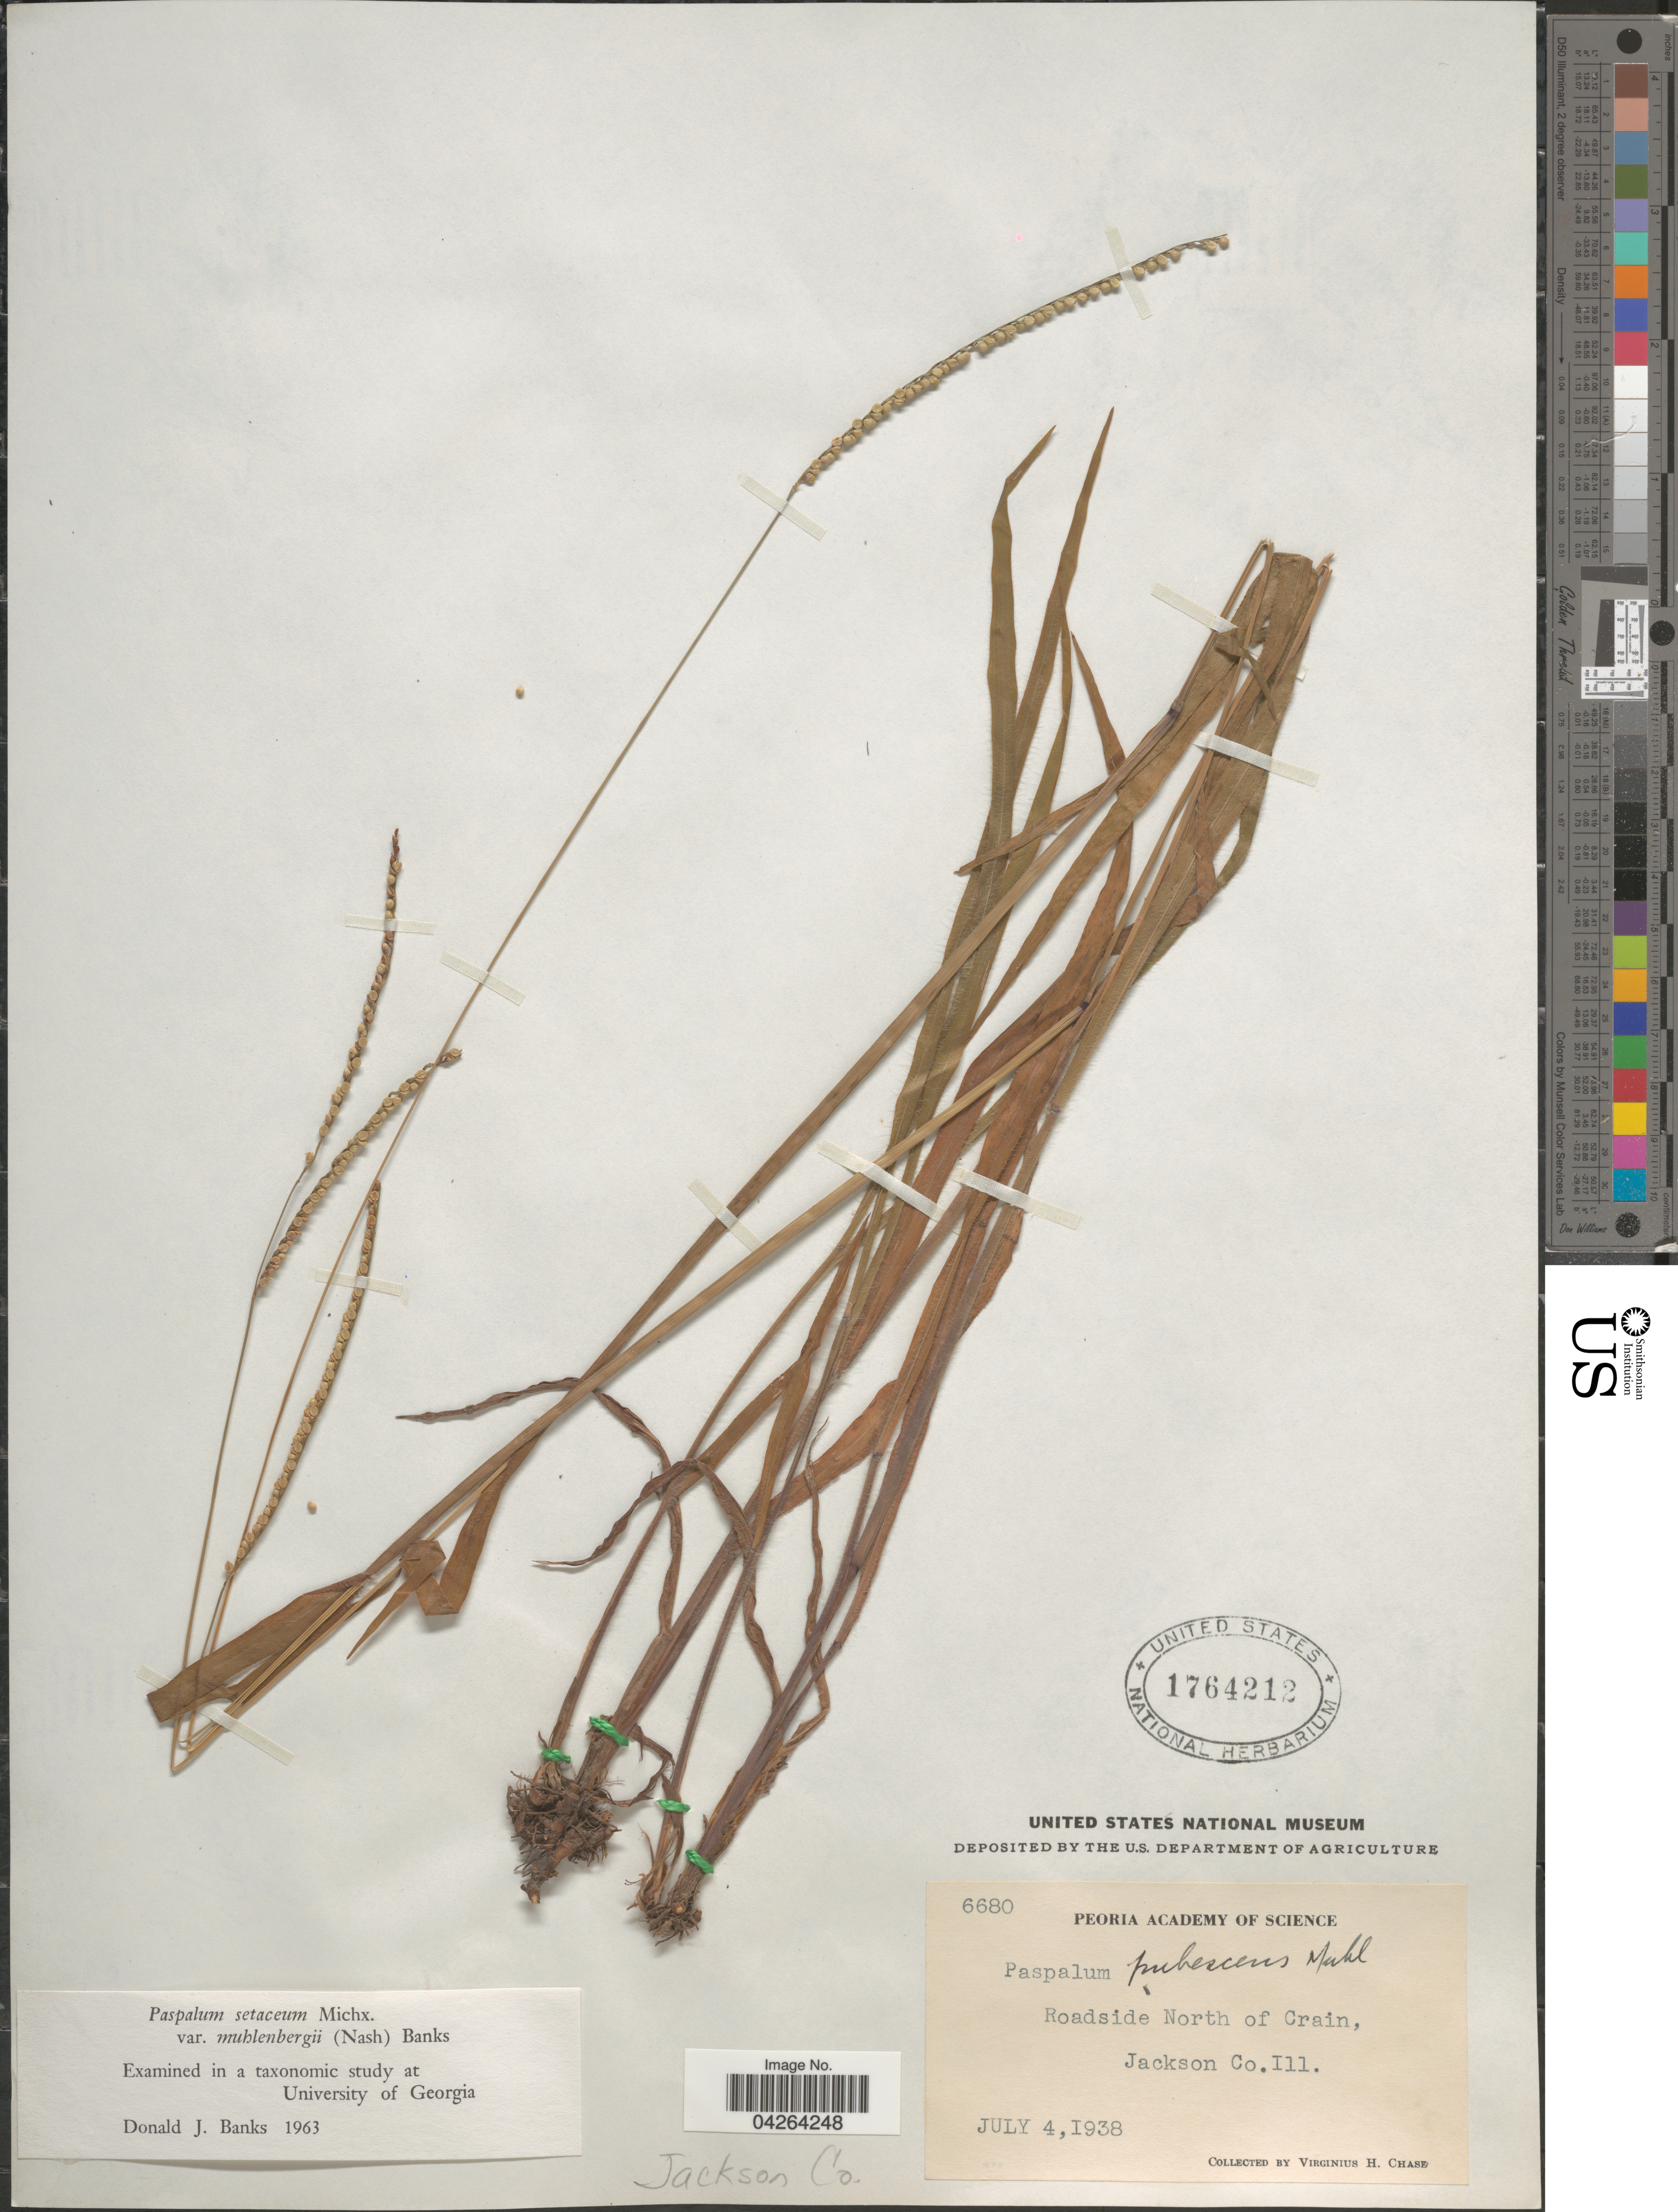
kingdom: Plantae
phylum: Tracheophyta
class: Liliopsida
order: Poales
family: Poaceae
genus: Paspalum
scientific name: Paspalum setaceum var. muhlenbergii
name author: (Nash) D.J. Banks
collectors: V. H. Chase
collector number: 6680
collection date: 1938-07-04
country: United States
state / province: Illinois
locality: Roadside North of Crain, Jackson Co.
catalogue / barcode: US 1764212